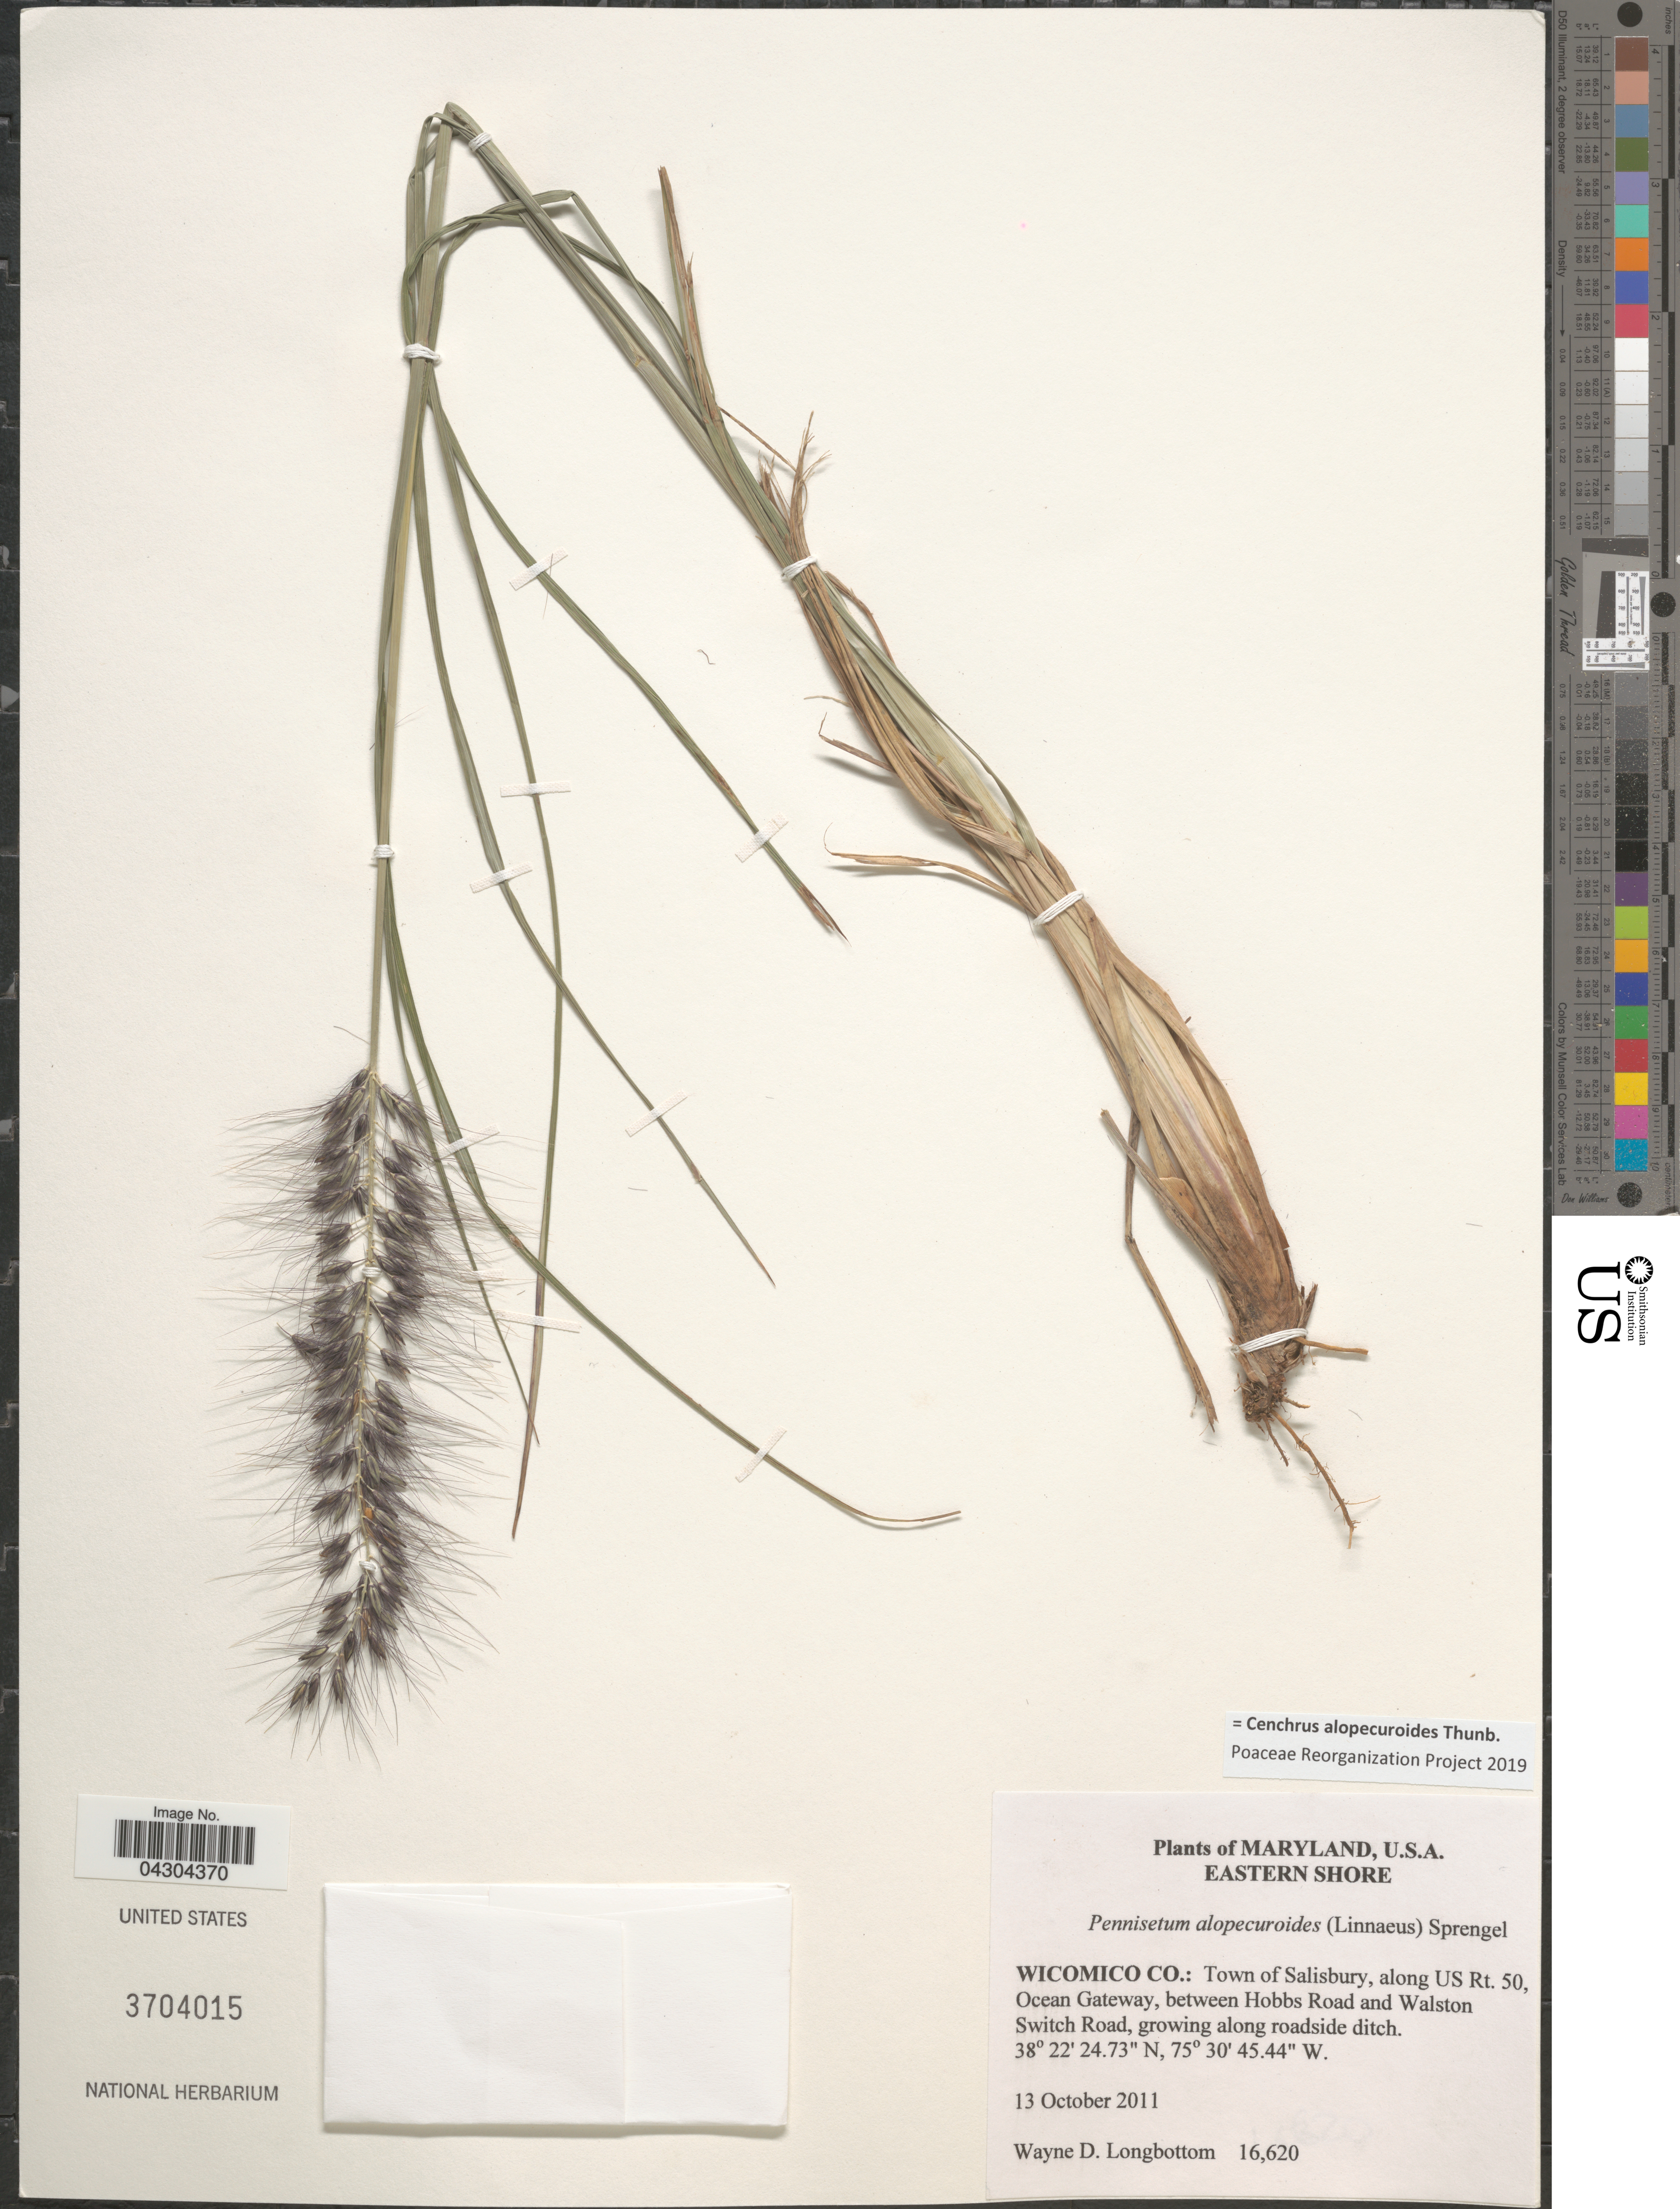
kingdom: Plantae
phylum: Tracheophyta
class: Liliopsida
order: Poales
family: Poaceae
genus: Cenchrus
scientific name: Cenchrus alopecuroides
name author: Thunb.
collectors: W. D. Longbottom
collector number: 16620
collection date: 2011-10-13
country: United States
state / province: Maryland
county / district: Wicomico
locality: Eastern Shore. Wicomico Co.: Town of Salisbury, along US Rt. 50, Ocean Gateway, between Hobbs Road and Walston Switch Road, along roadside ditch.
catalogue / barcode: US 3704015